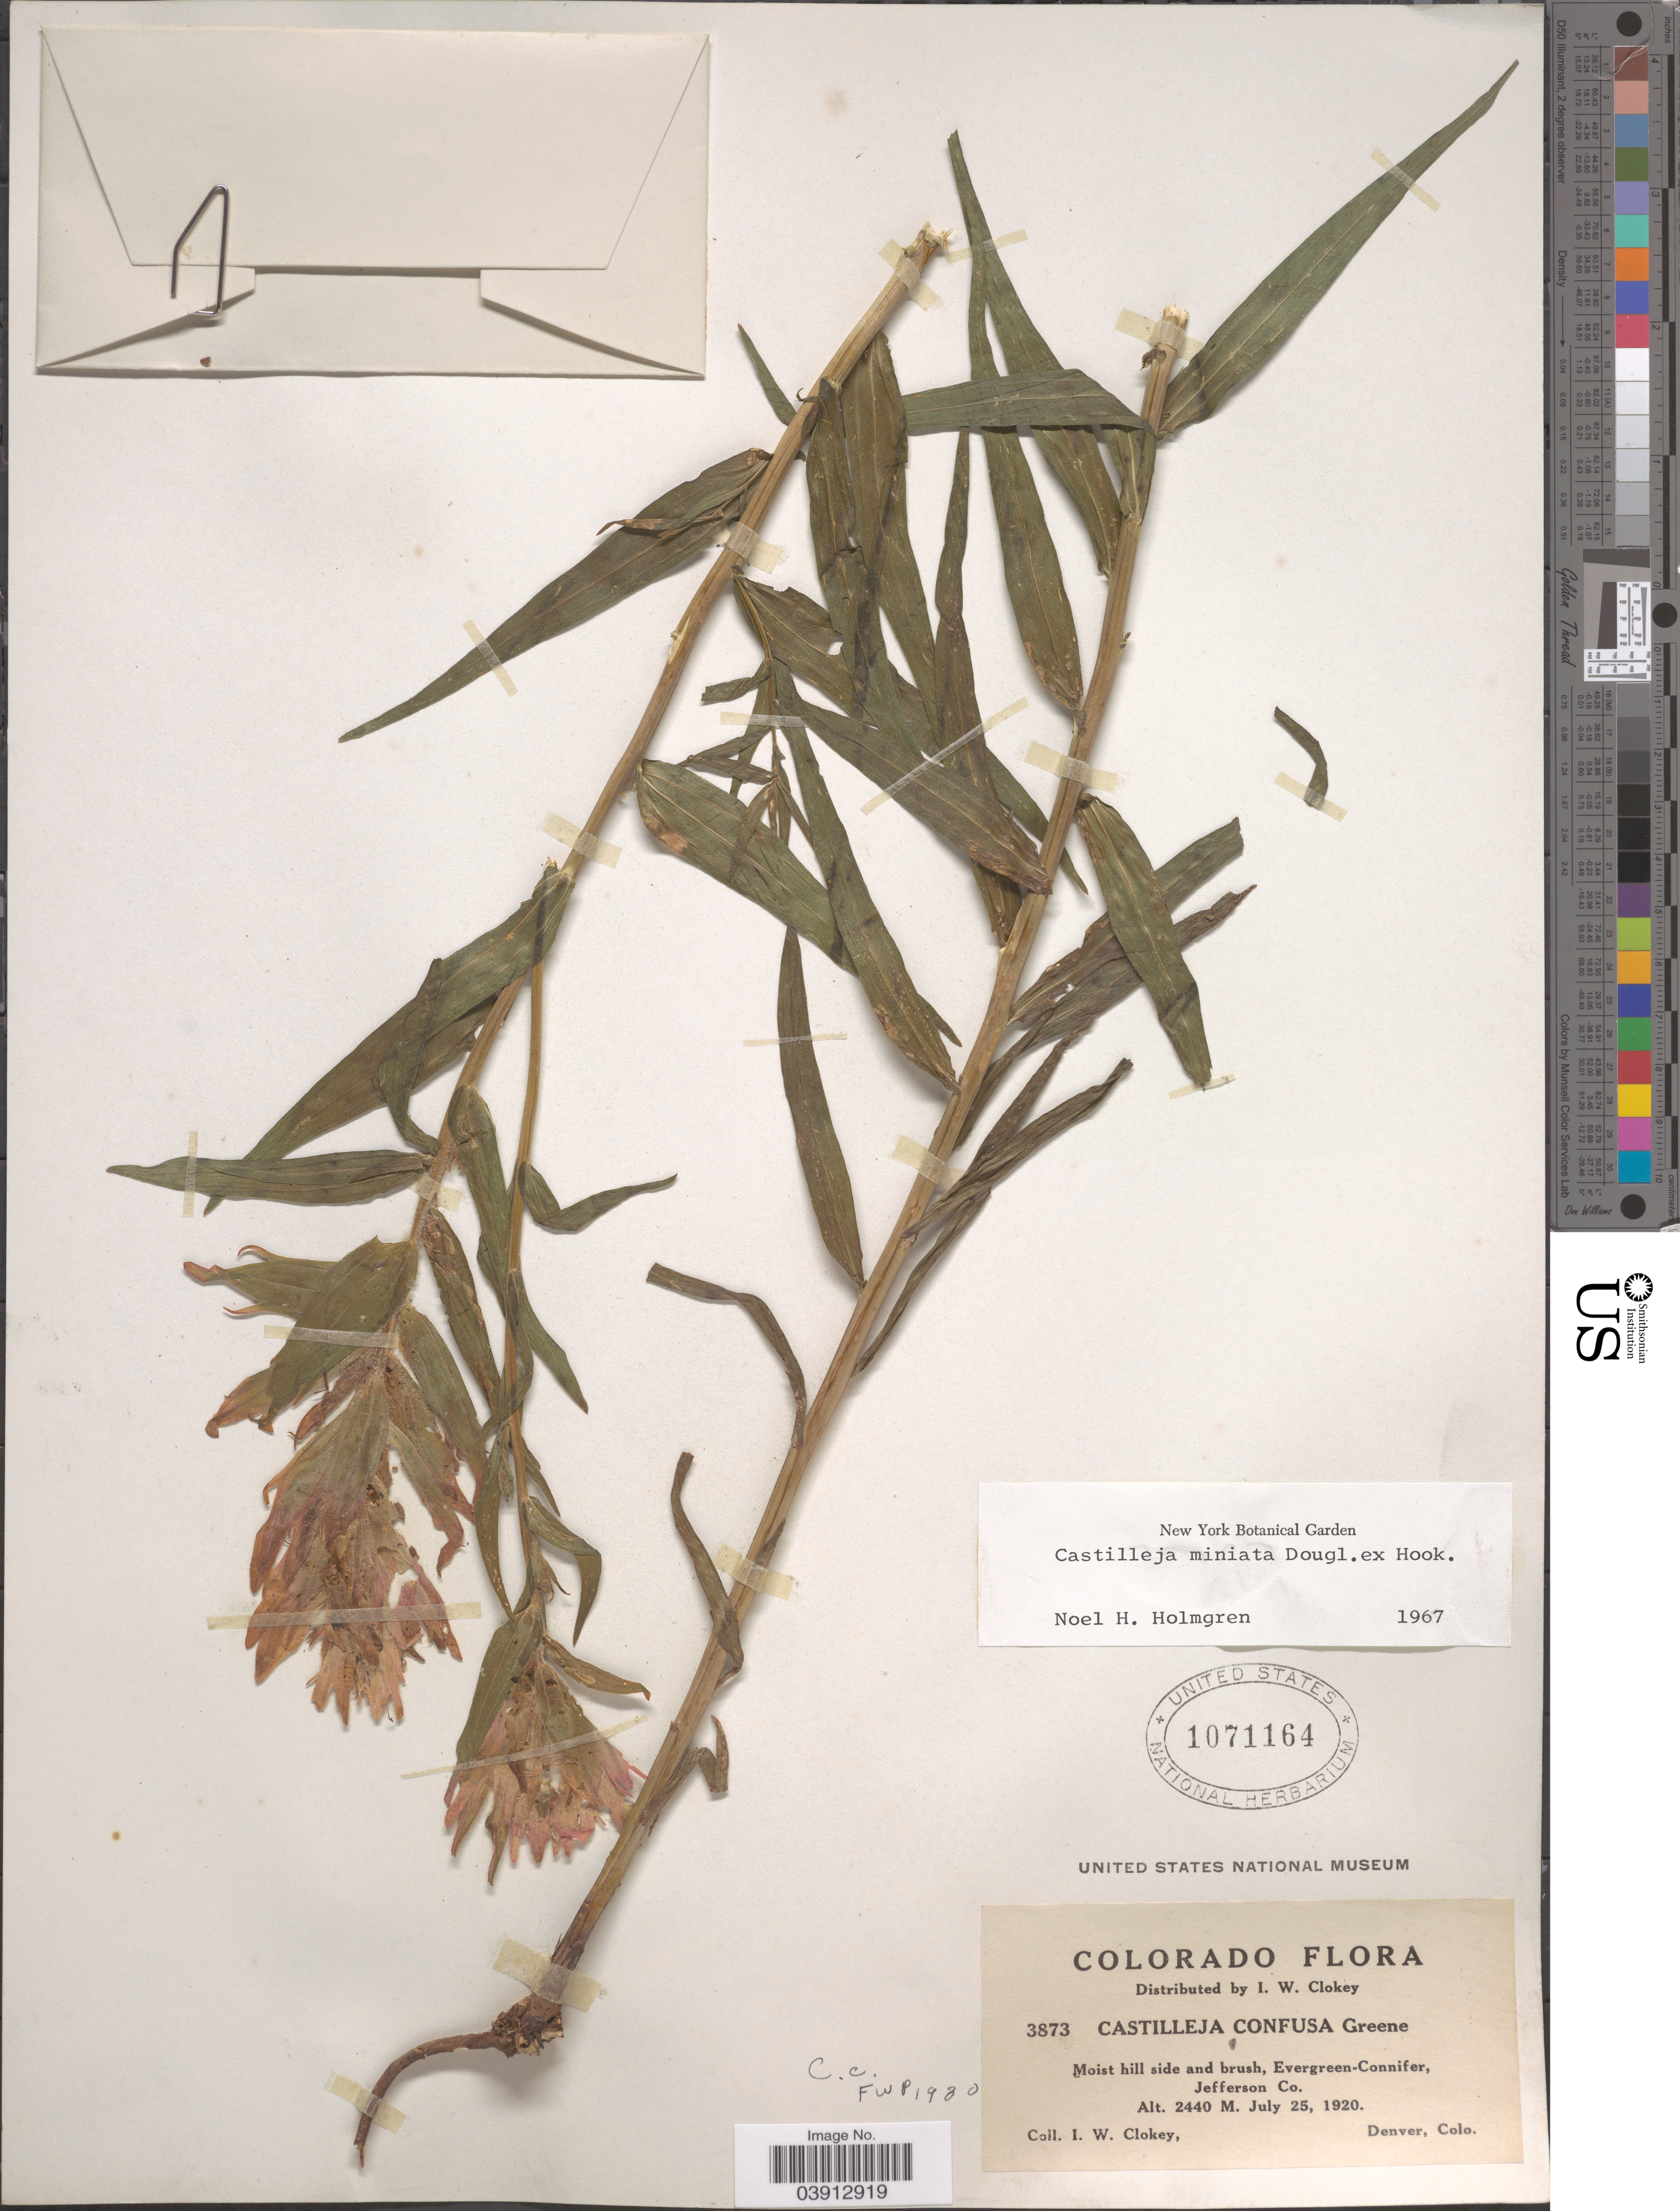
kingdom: Plantae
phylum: Tracheophyta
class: Magnoliopsida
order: Lamiales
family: Orobanchaceae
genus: Castilleja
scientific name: Castilleja miniata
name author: Douglas ex Hook.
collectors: I. W. Clokey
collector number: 3873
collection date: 1920-07-25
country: United States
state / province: Colorado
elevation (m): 2440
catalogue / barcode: US 1071164